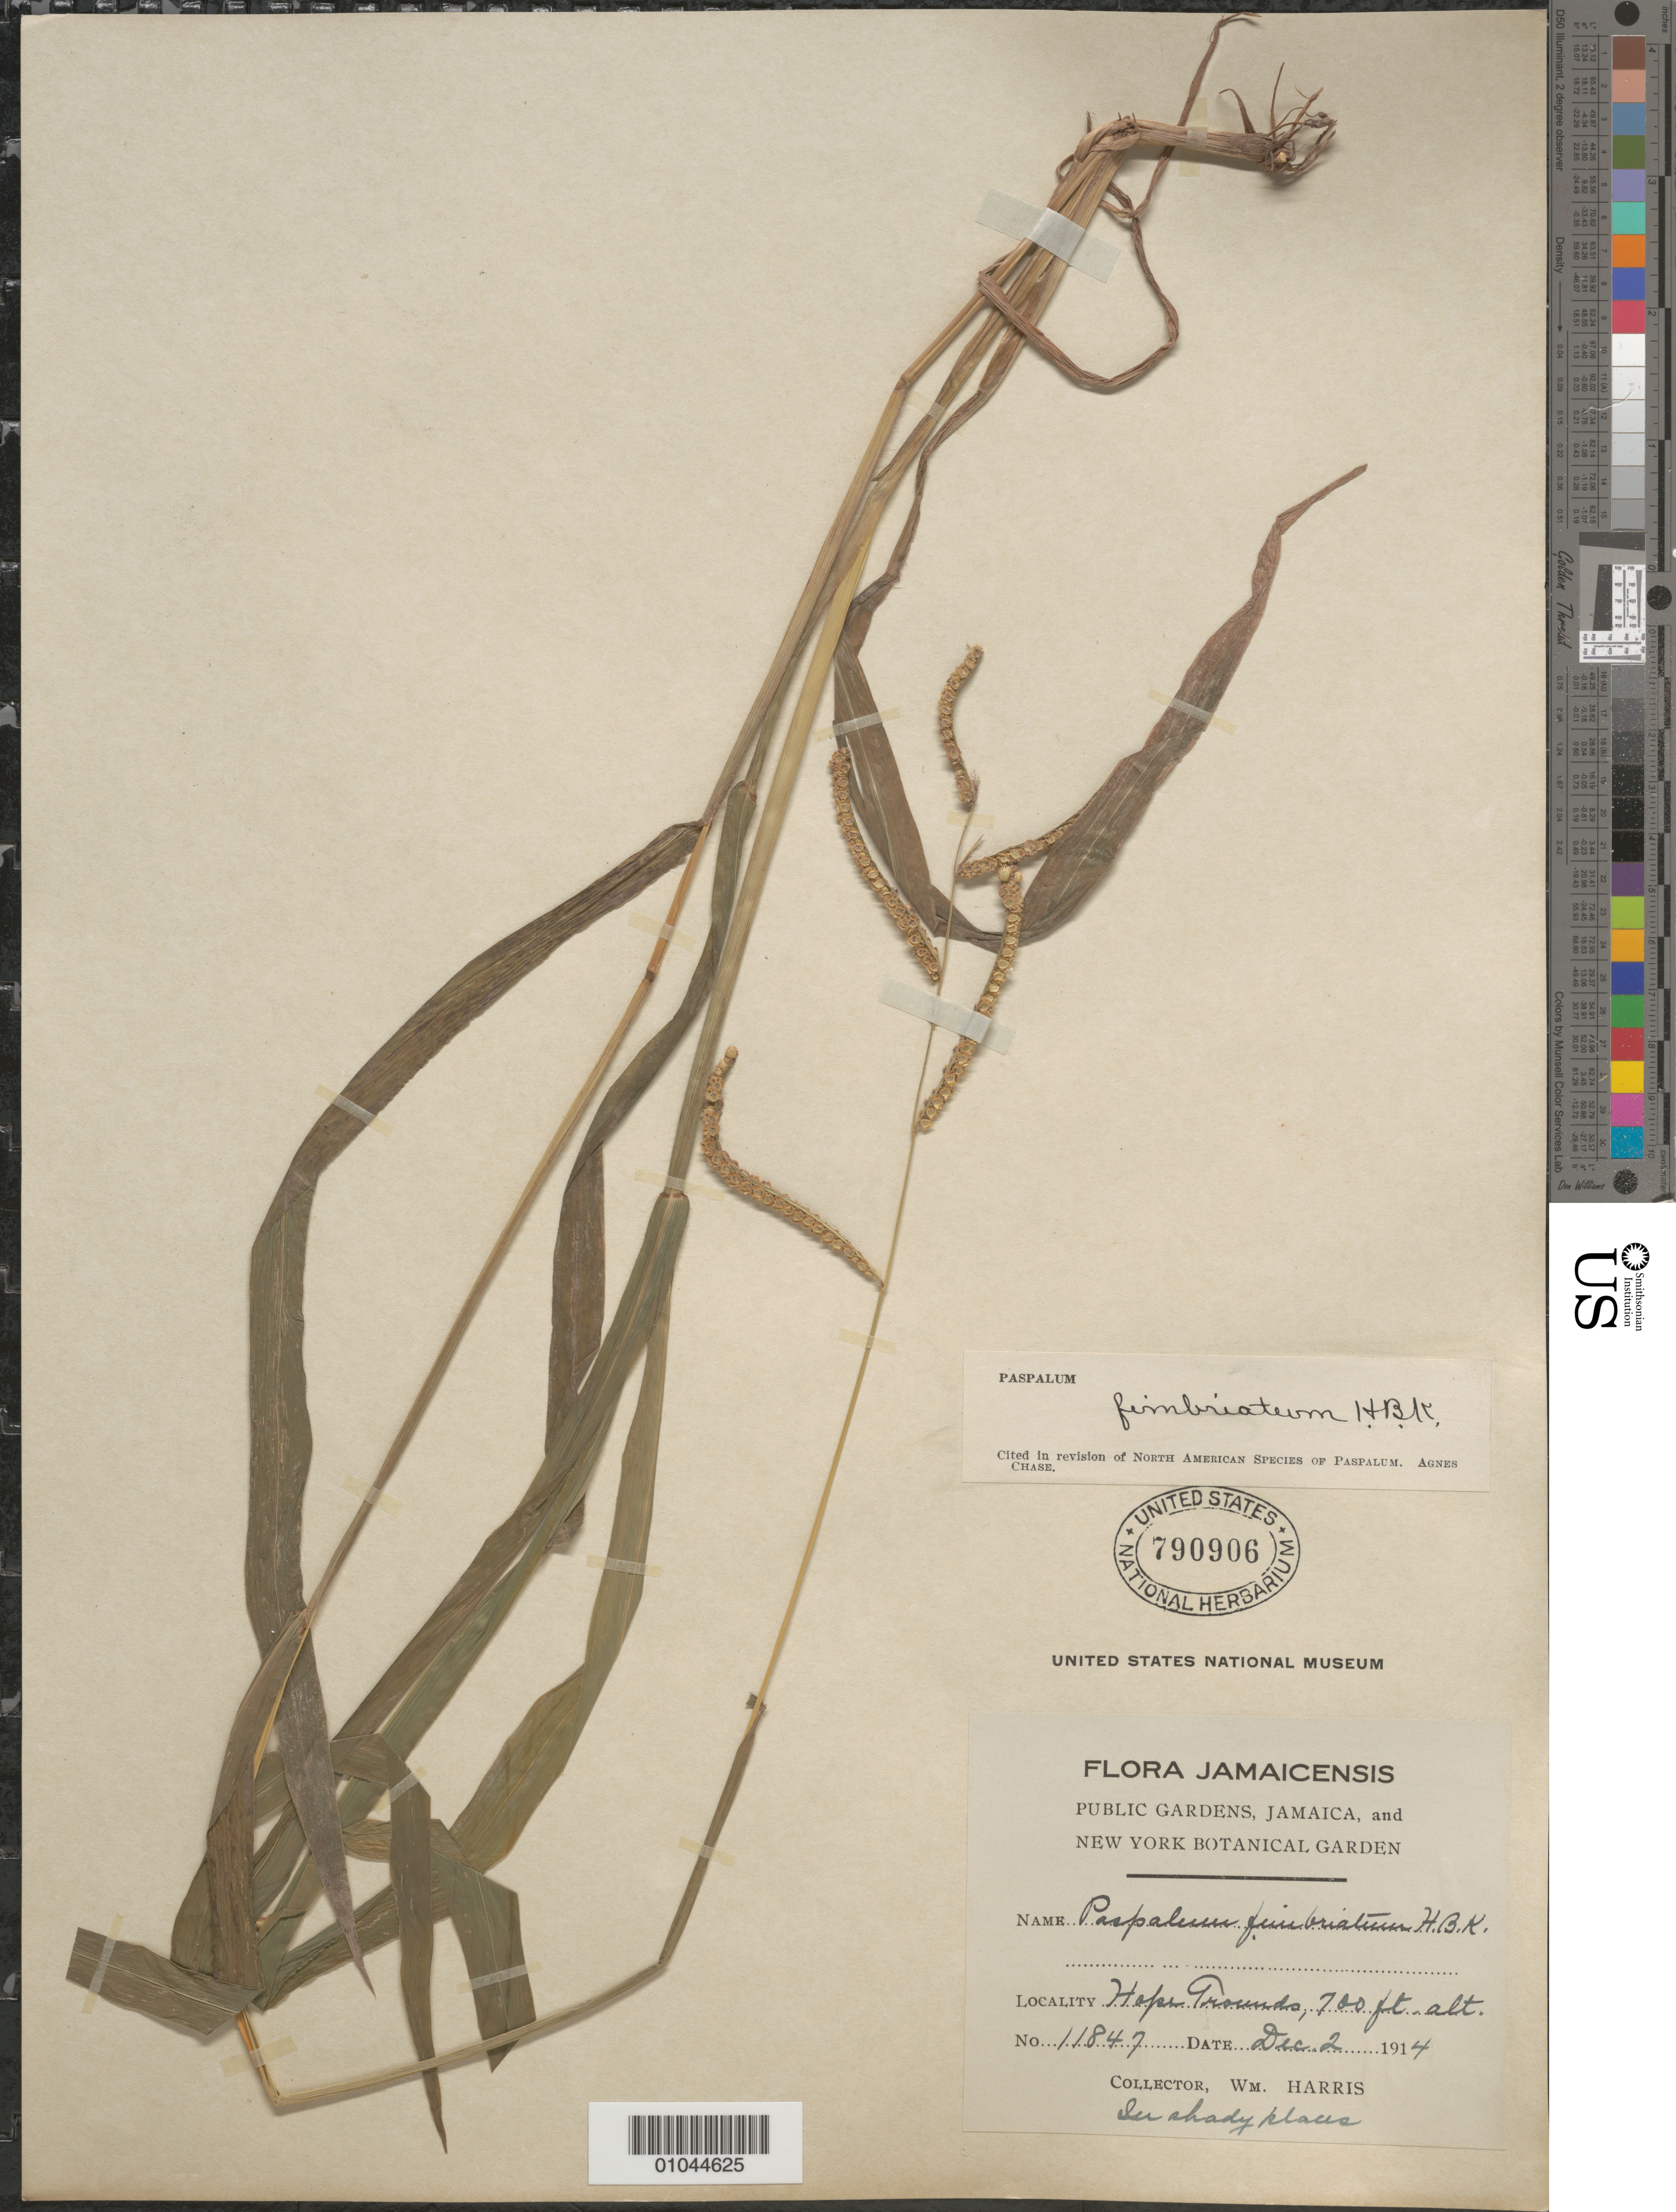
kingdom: Plantae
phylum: Tracheophyta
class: Liliopsida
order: Poales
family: Poaceae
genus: Paspalum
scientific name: Paspalum fimbriatum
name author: Kunth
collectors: W. Harris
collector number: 11847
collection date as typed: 02 Dec 1914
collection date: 1914-12-02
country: Jamaica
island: Jamaica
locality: Hope Grounds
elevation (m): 213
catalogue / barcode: US 790906